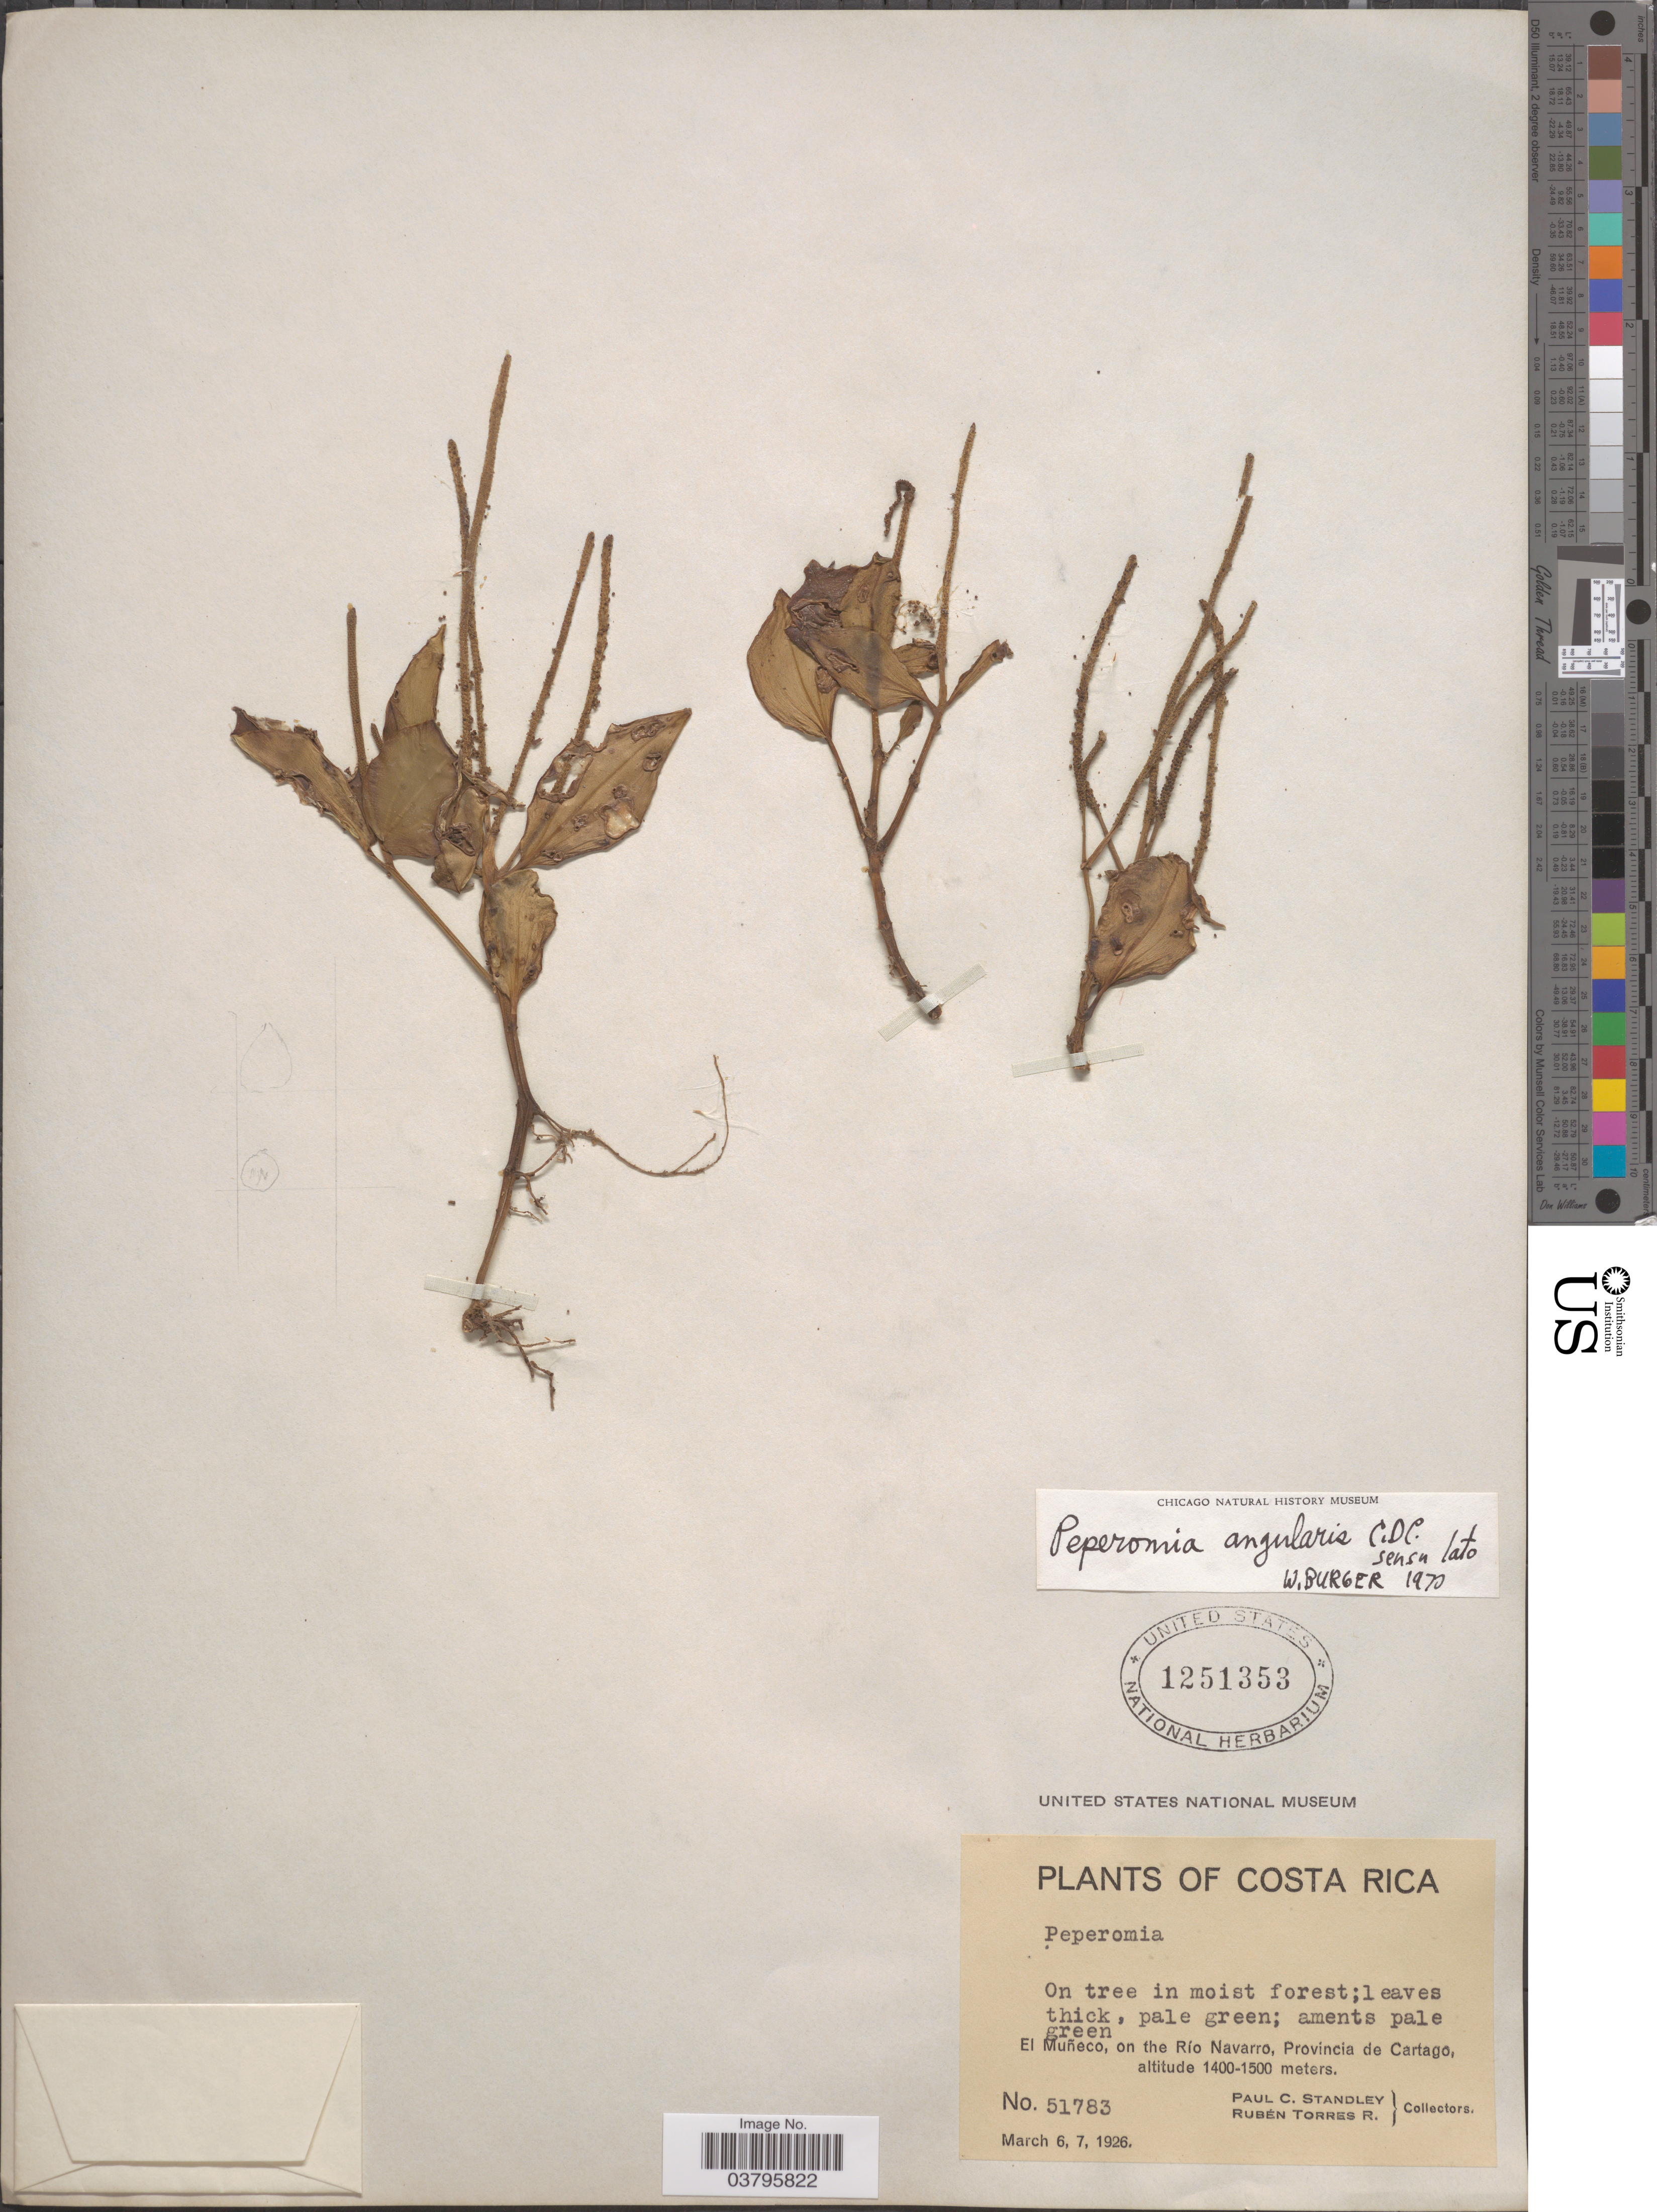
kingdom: Plantae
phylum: Tracheophyta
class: Magnoliopsida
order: Piperales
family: Piperaceae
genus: Peperomia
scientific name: Peperomia san-joseana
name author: C. DC.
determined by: Jiménez, José Estaban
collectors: P. C. Standley & R. Torres Rojas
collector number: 51783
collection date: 1926-03-06/1926-03-07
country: Costa Rica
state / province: Cartago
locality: El Muñeco, on the Río Navarro.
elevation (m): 1400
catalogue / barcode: US 1251353